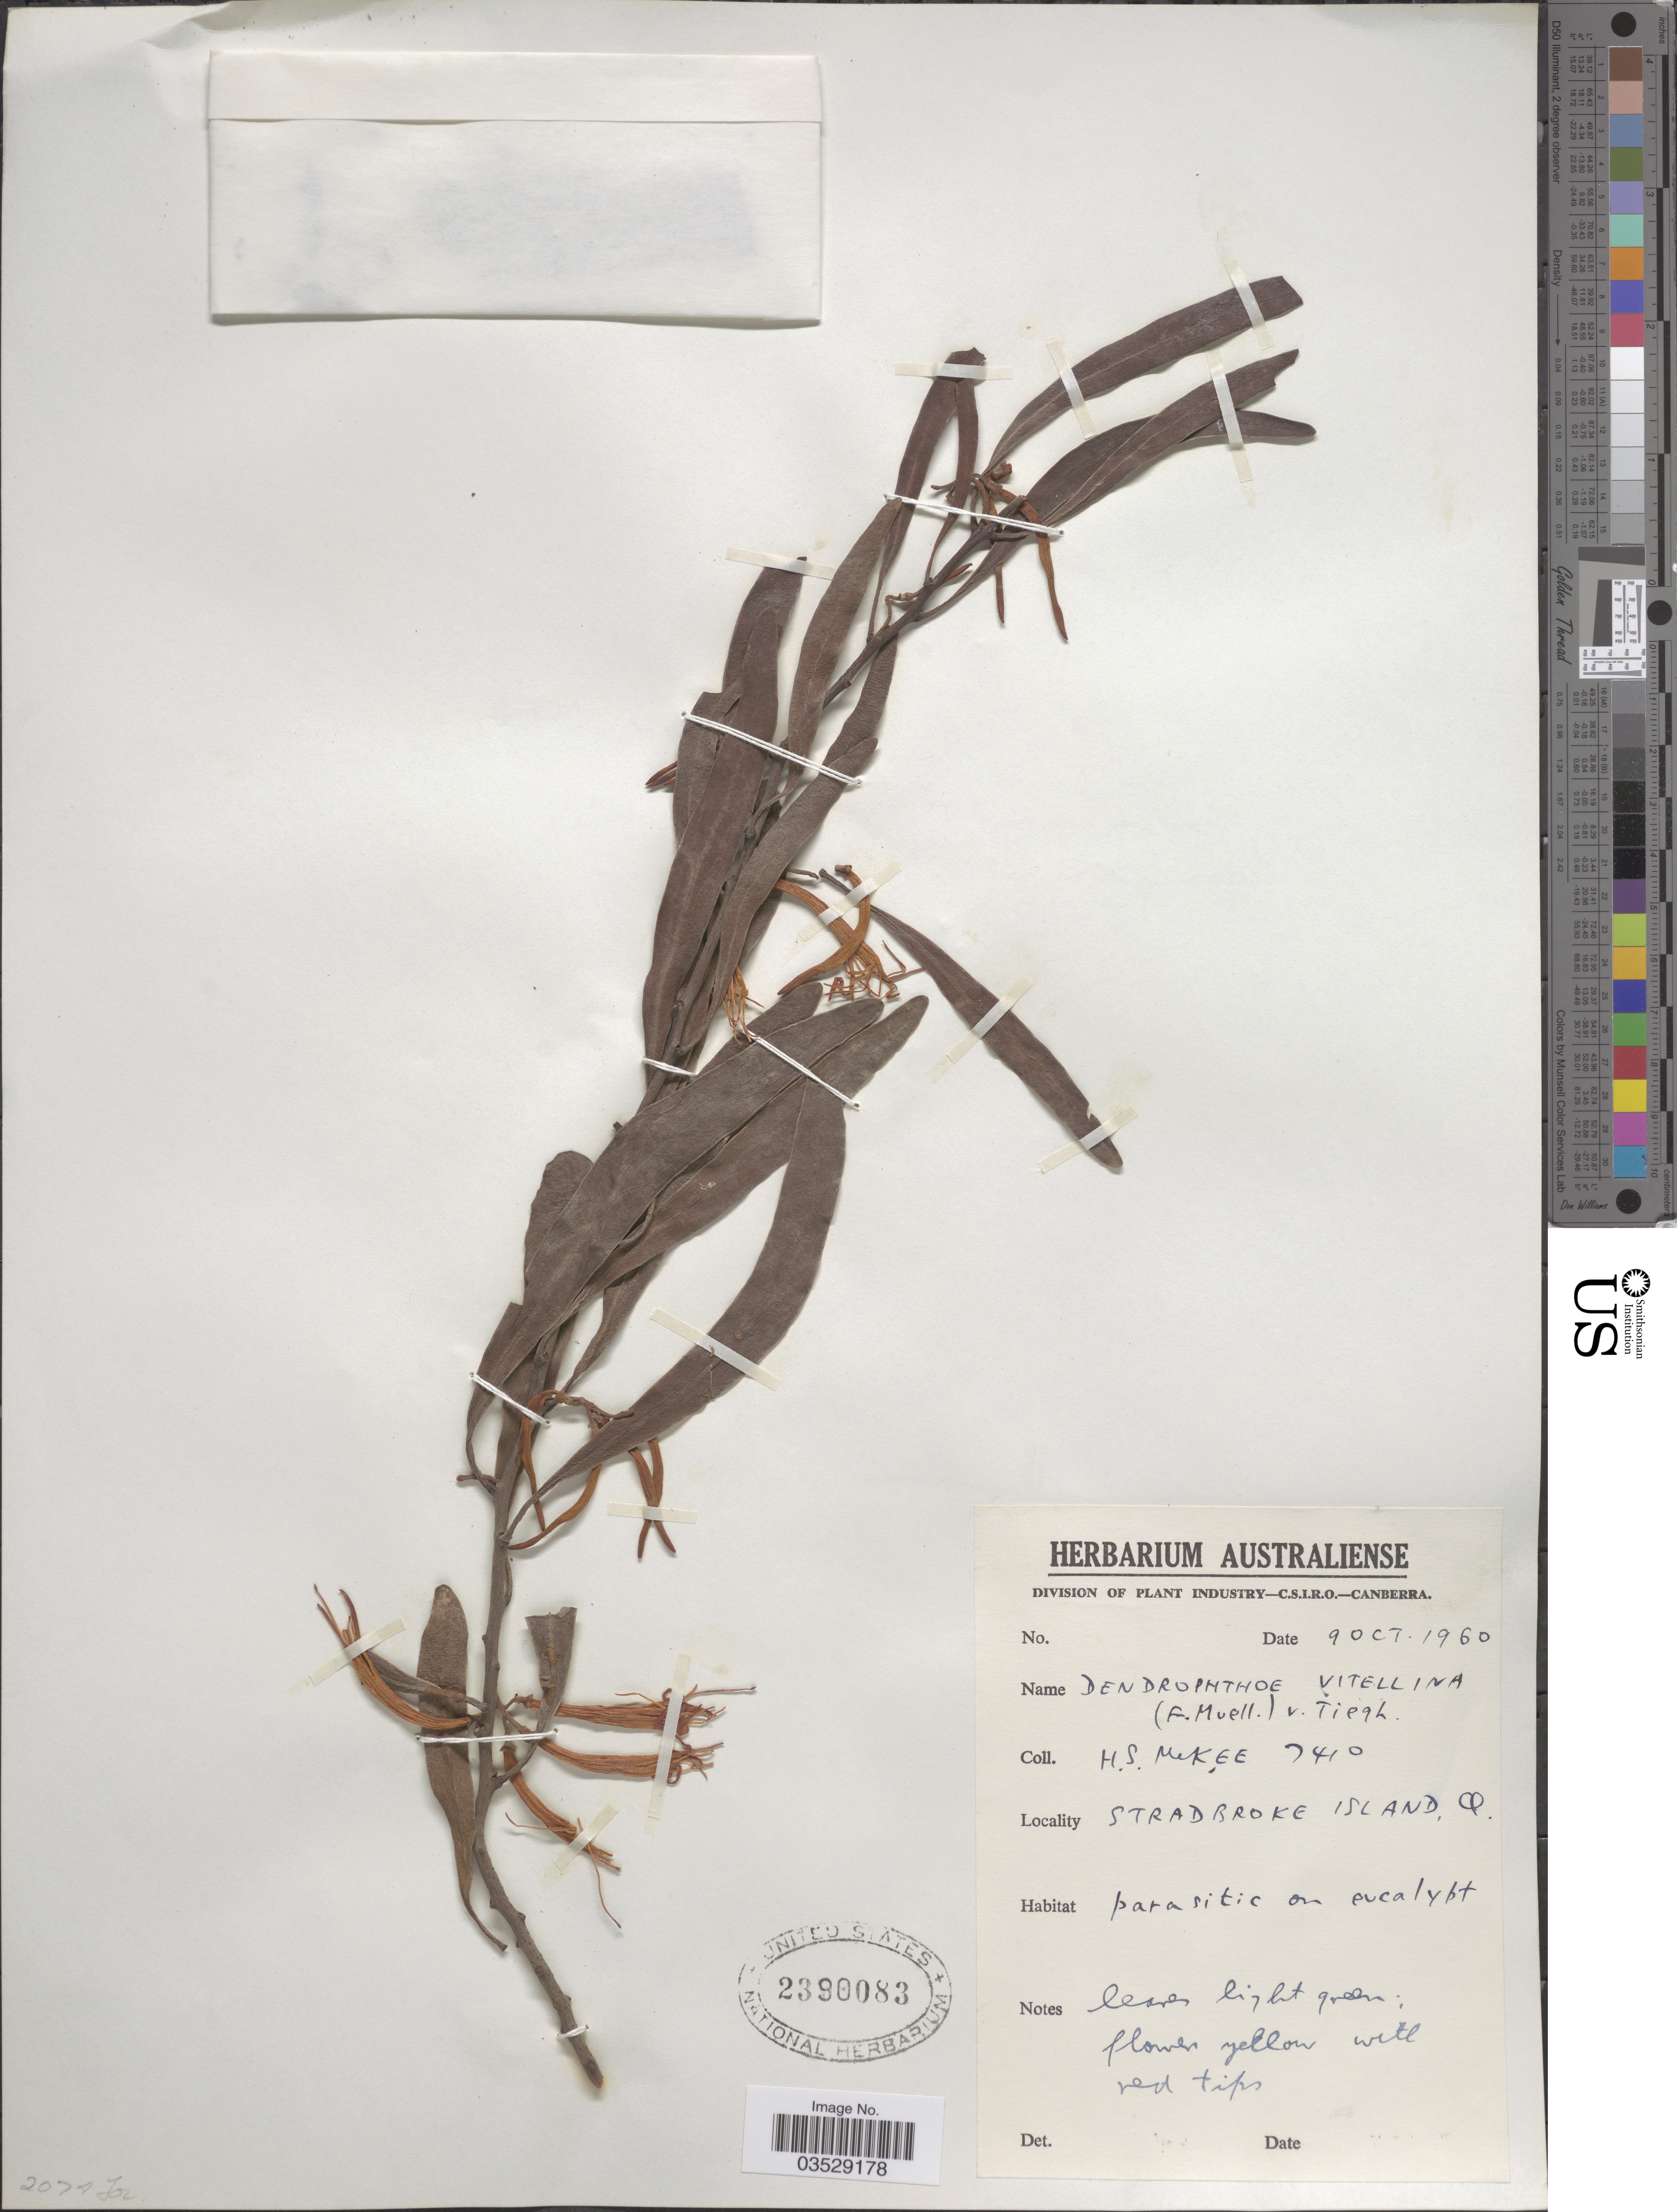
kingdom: Plantae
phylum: Tracheophyta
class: Magnoliopsida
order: Santalales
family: Loranthaceae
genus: Dendrophthoe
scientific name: Dendrophthoe vitellinus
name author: (F. Muell.) Tiegh.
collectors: H. S. McKee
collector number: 7410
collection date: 1960-10-09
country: Australia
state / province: Queensland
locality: Stradbroke Island.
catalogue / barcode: US 2390083